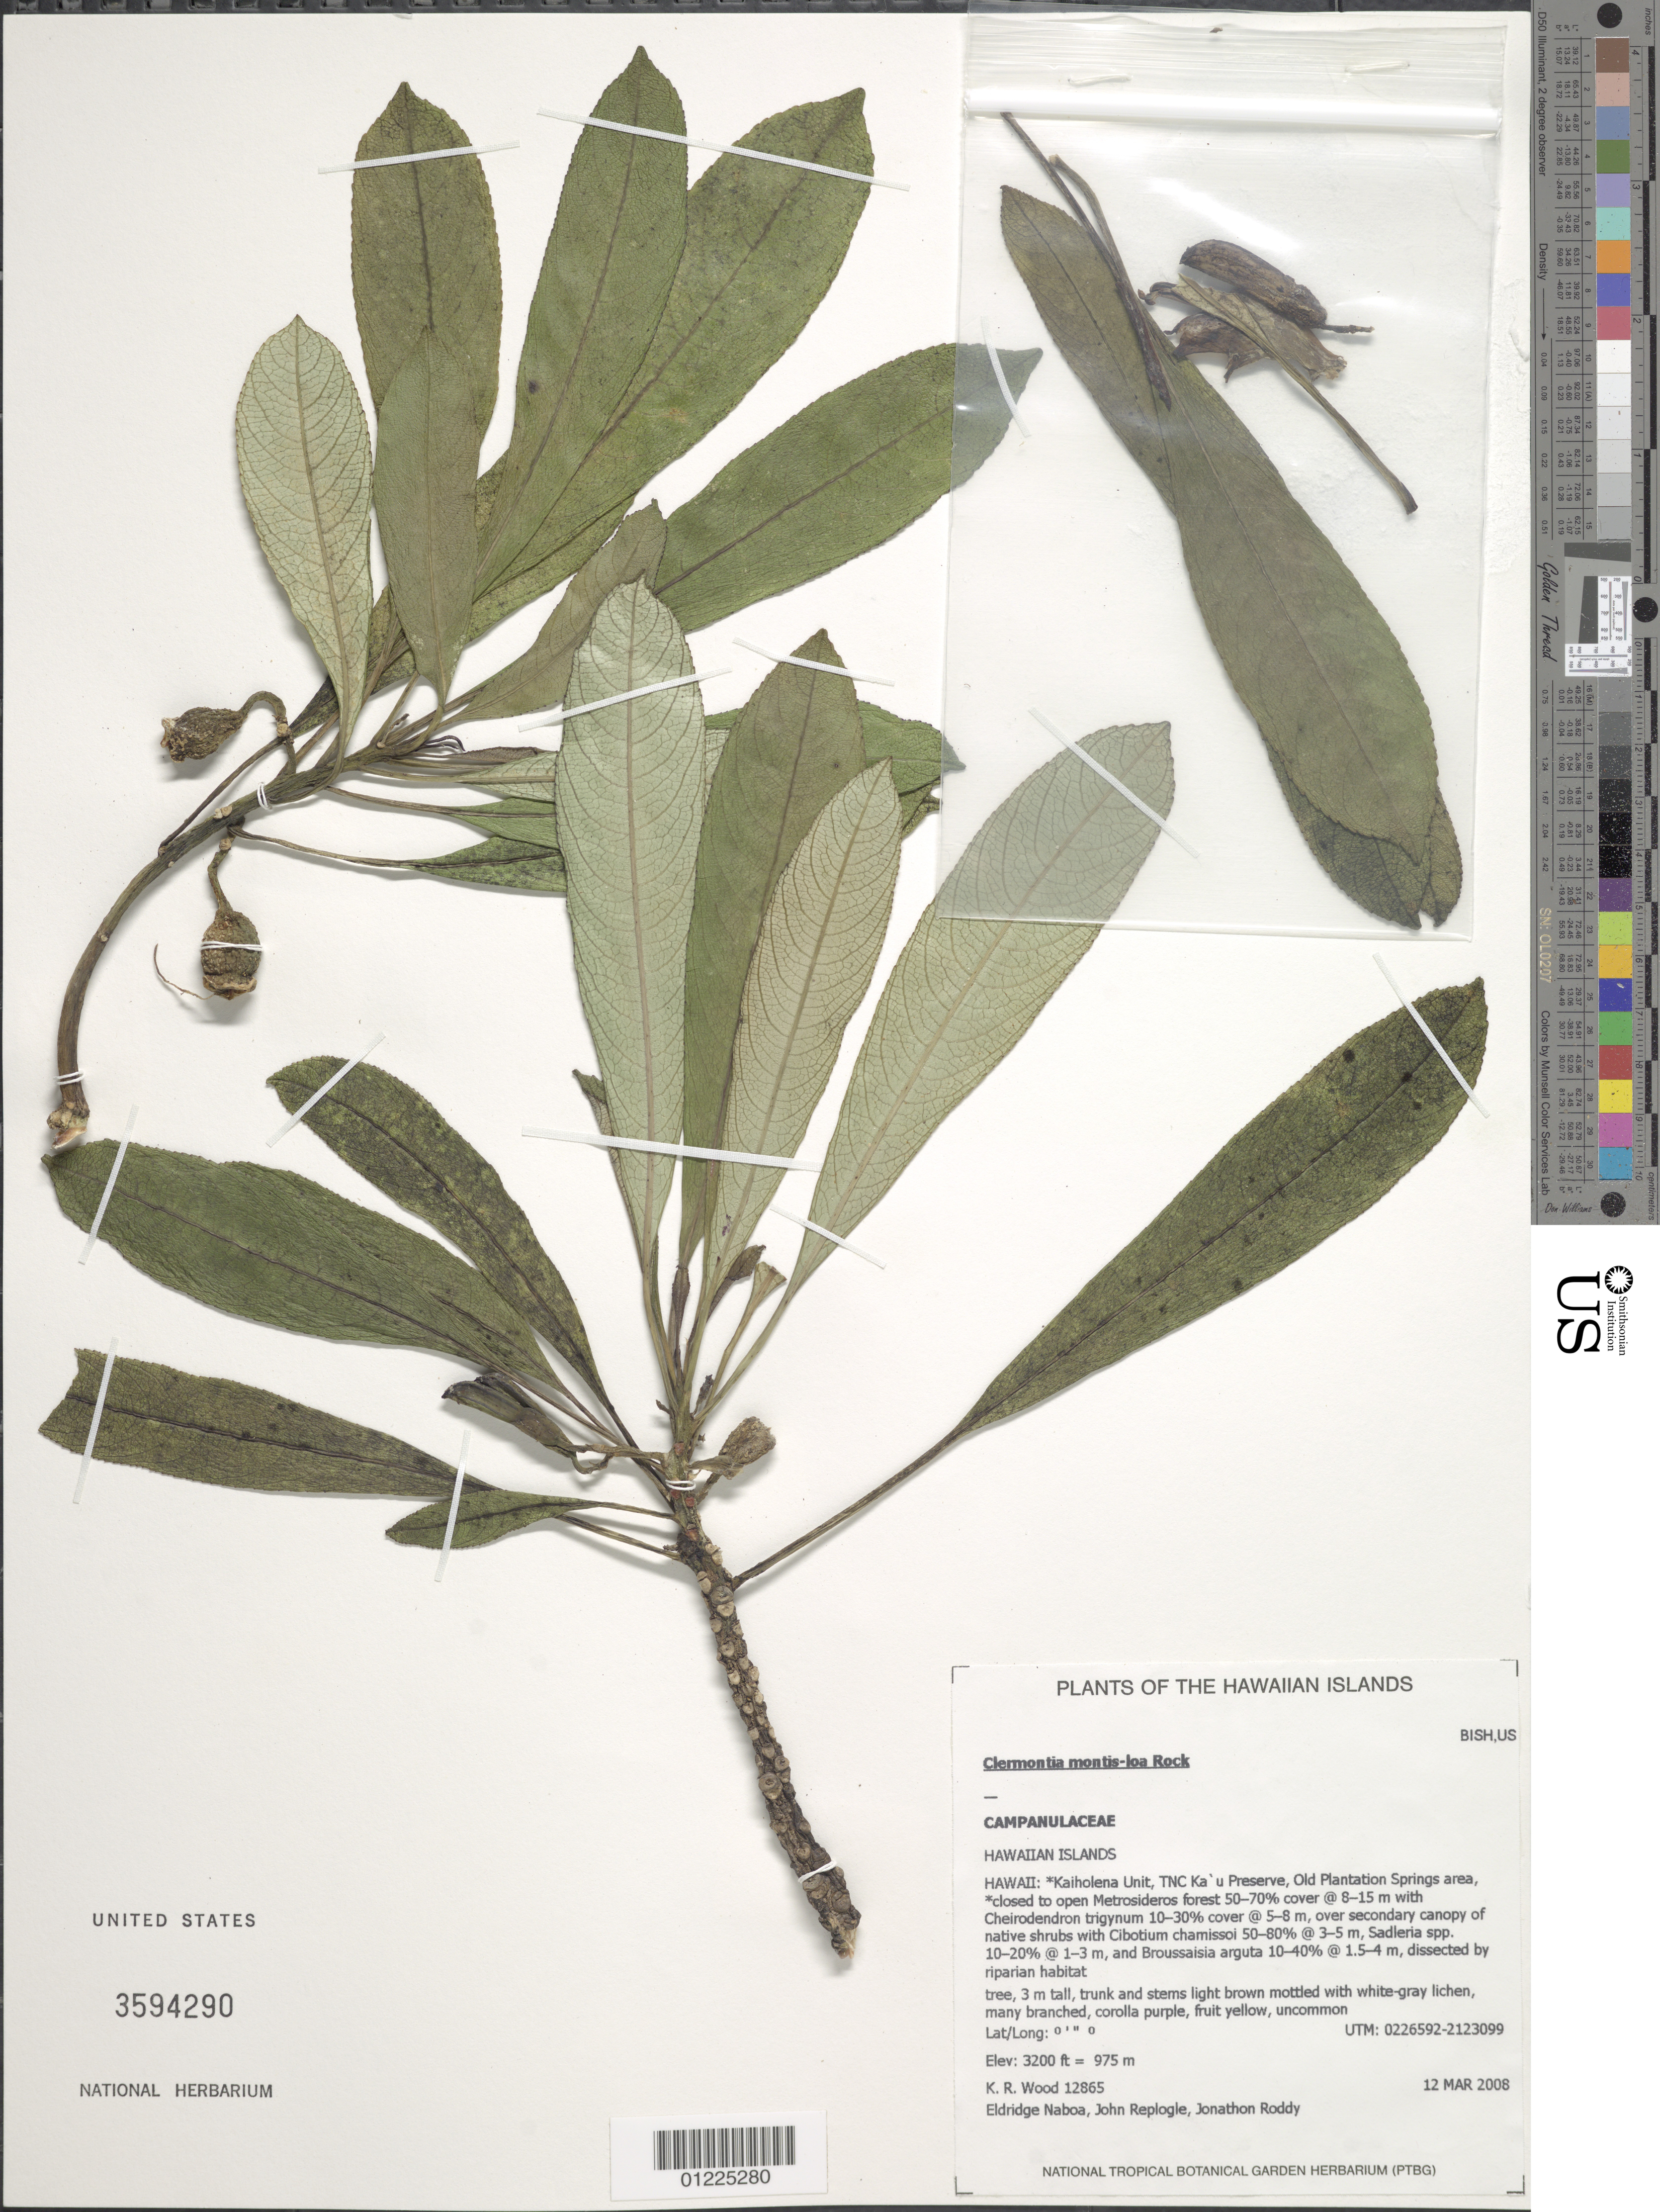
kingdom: Plantae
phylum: Tracheophyta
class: Magnoliopsida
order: Asterales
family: Campanulaceae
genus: Clermontia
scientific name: Clermontia montis-loa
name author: Rock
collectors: K. R. Wood, E. Naboa, J. Replogle & J. Roddy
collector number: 12865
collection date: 2008-03-12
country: United States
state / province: Hawaii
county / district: Hawaii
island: Hawaii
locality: Kaiholena Unit, TNC, Ka'u Preserve, Old Plantation Springs area.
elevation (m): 975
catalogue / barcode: US 3594290